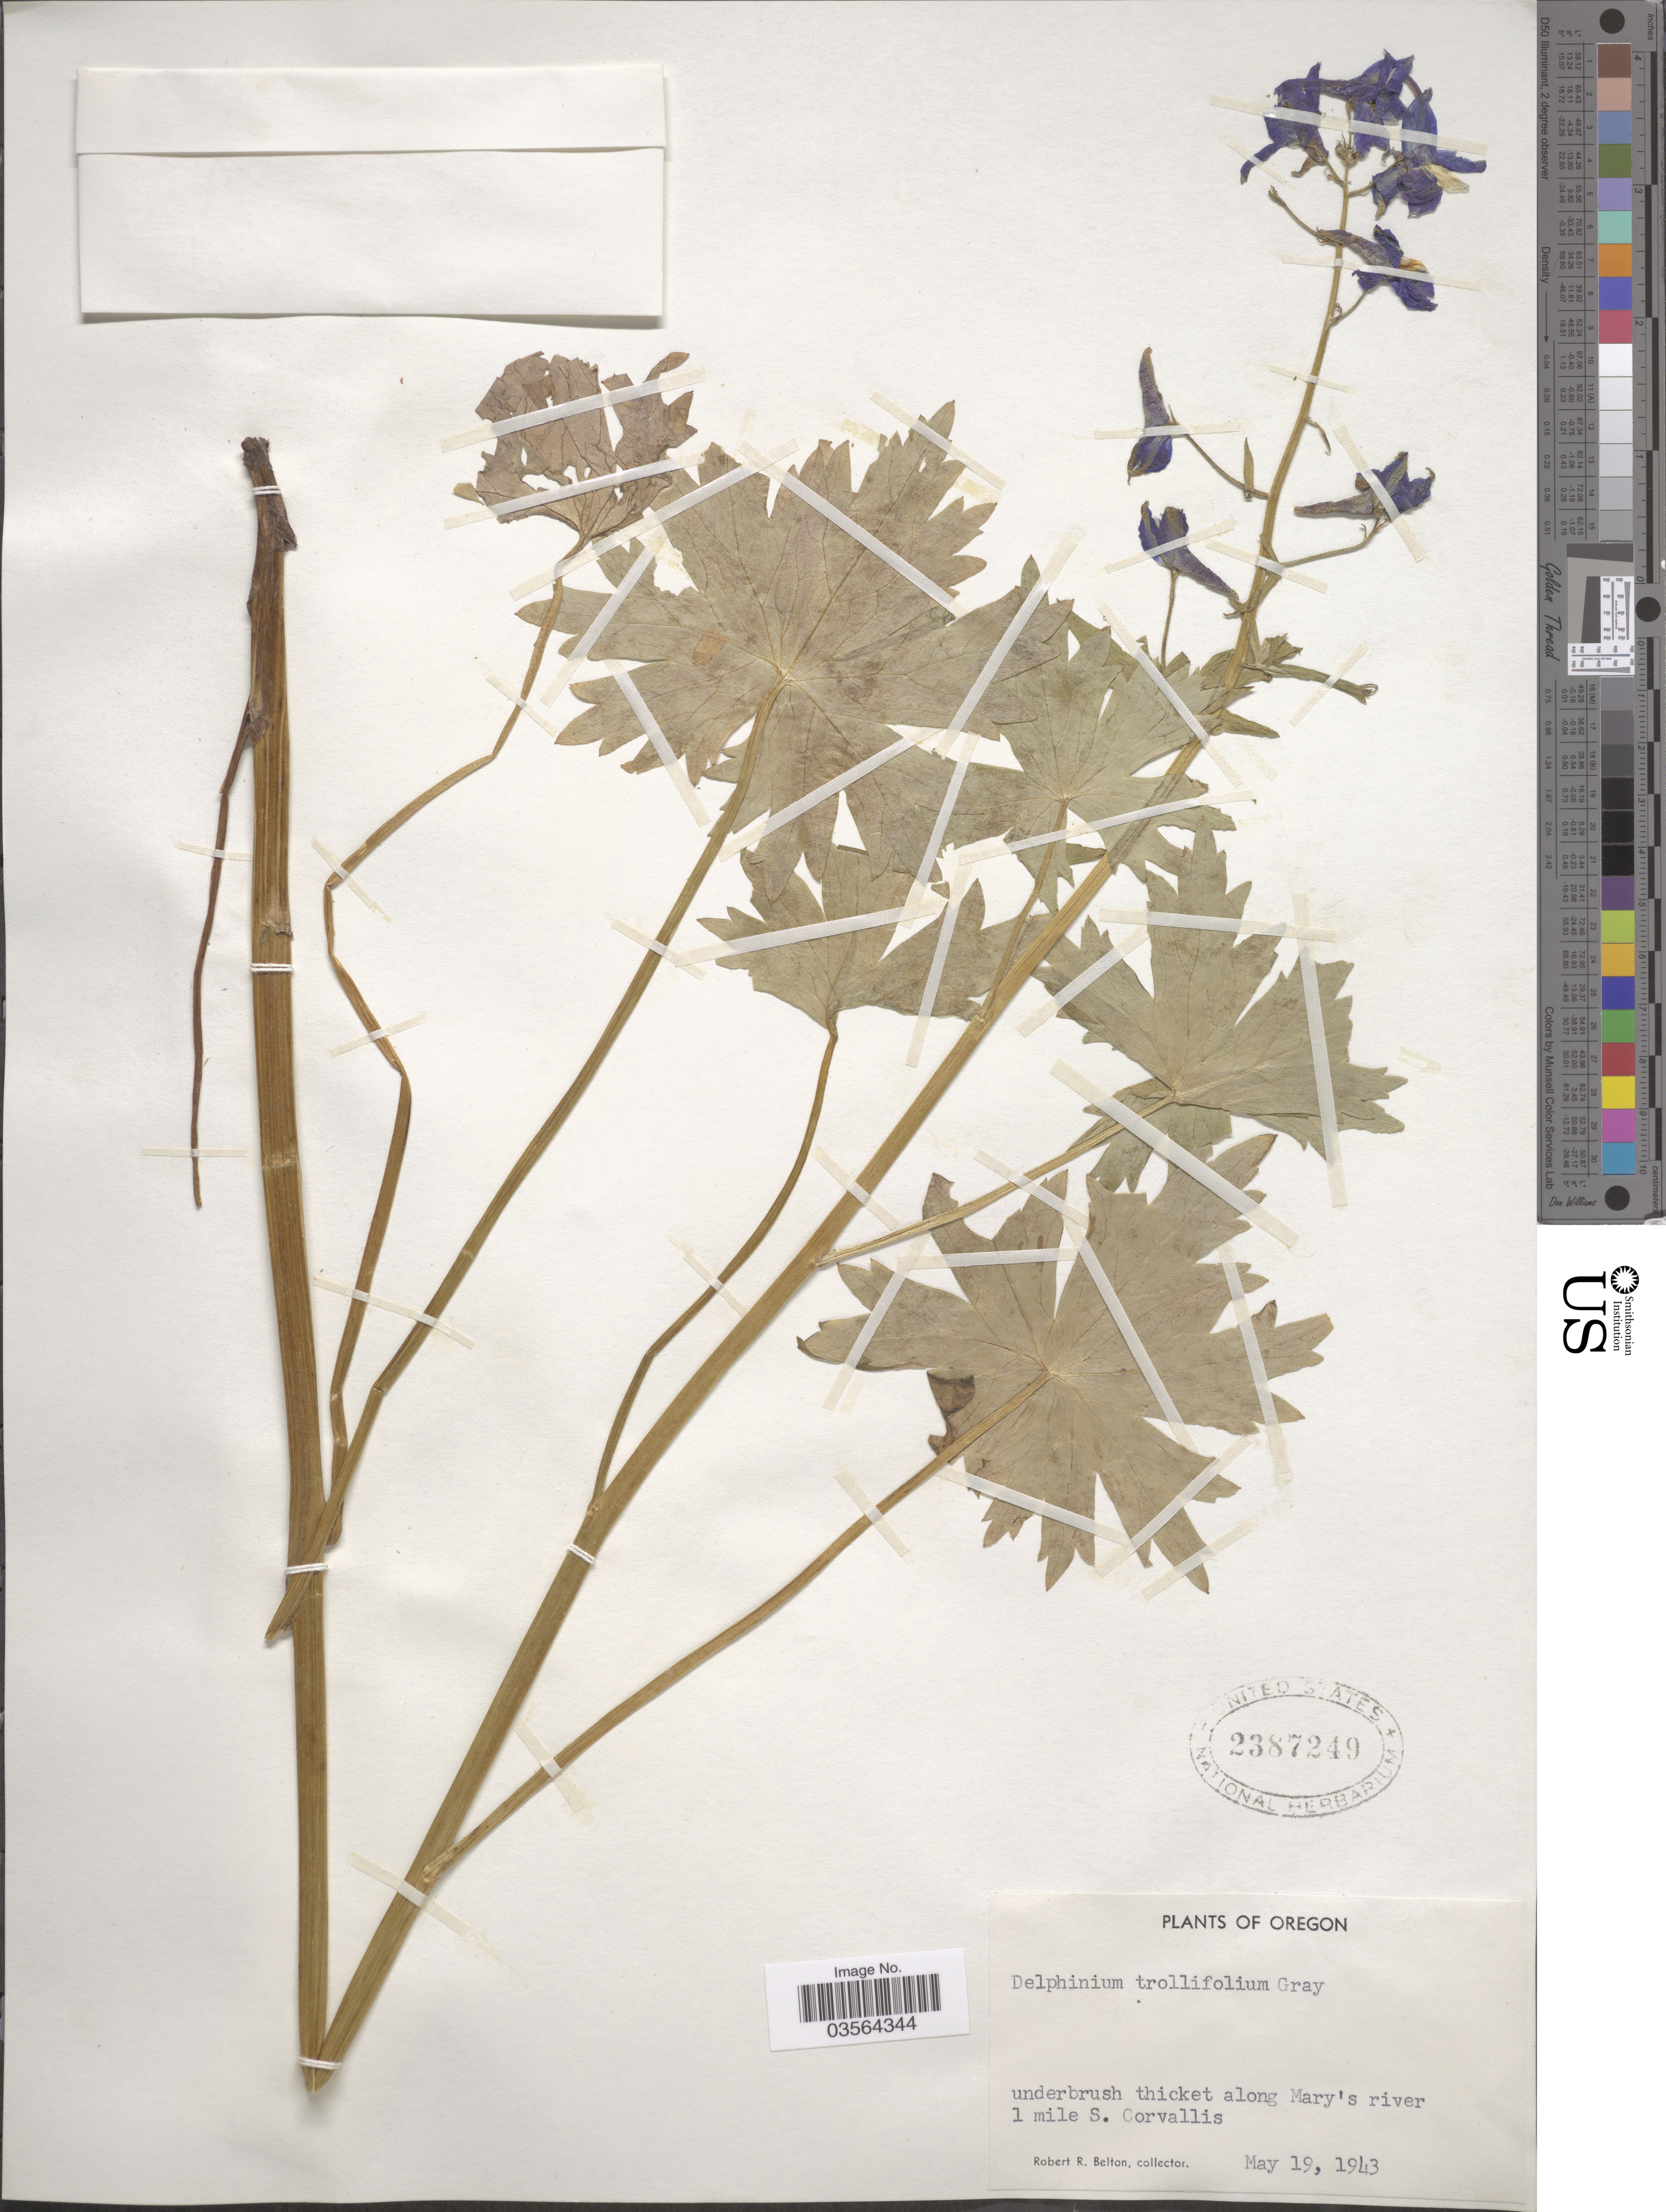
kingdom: Plantae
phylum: Tracheophyta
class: Magnoliopsida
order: Ranunculales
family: Ranunculaceae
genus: Delphinium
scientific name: Delphinium trolliifolium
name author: A. Gray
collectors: R. Belton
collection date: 1943-05-19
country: United States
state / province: Oregon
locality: Along Mary's river 1 mile S. Corvallis.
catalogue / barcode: US 2387249